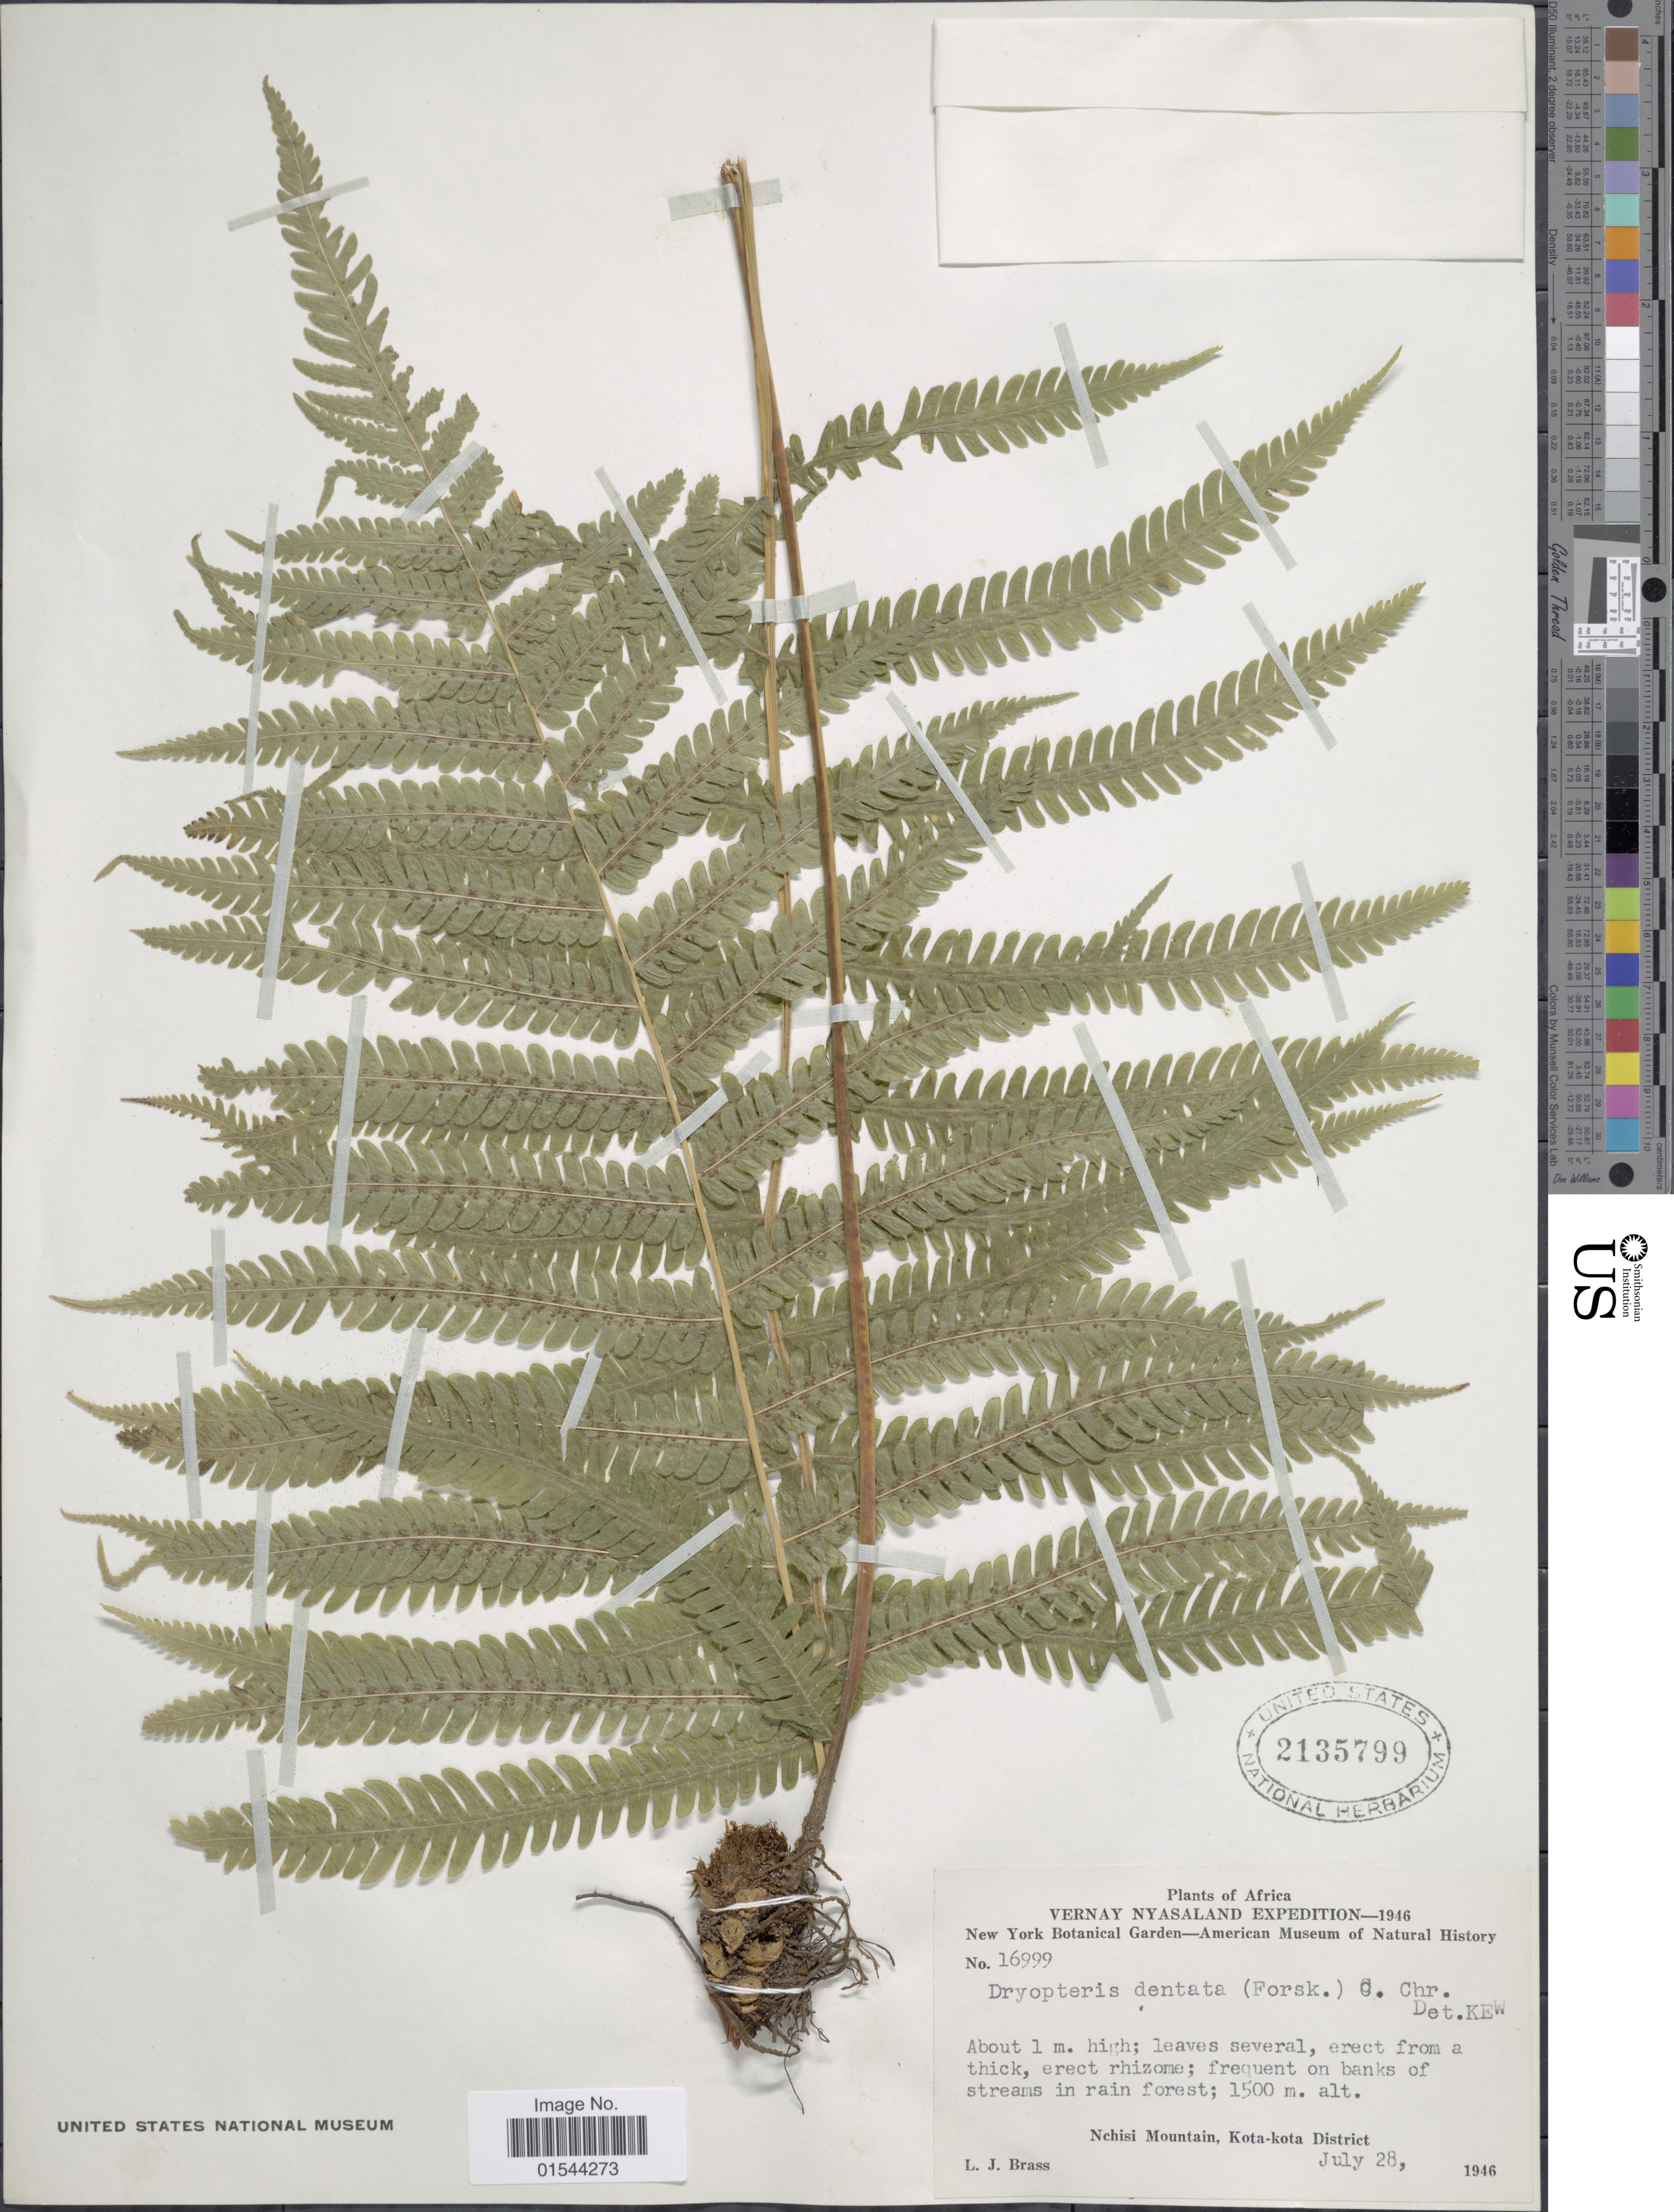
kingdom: Plantae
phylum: Tracheophyta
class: Polypodiopsida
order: Polypodiales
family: Thelypteridaceae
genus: Christella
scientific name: Christella hispidula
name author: (Decne.) Holttum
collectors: L. J. Brass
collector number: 16999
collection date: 1946-07-28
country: Malawi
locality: Africa, Nchisi Mountain, Kota-kota District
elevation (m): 1500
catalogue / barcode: US 2135799